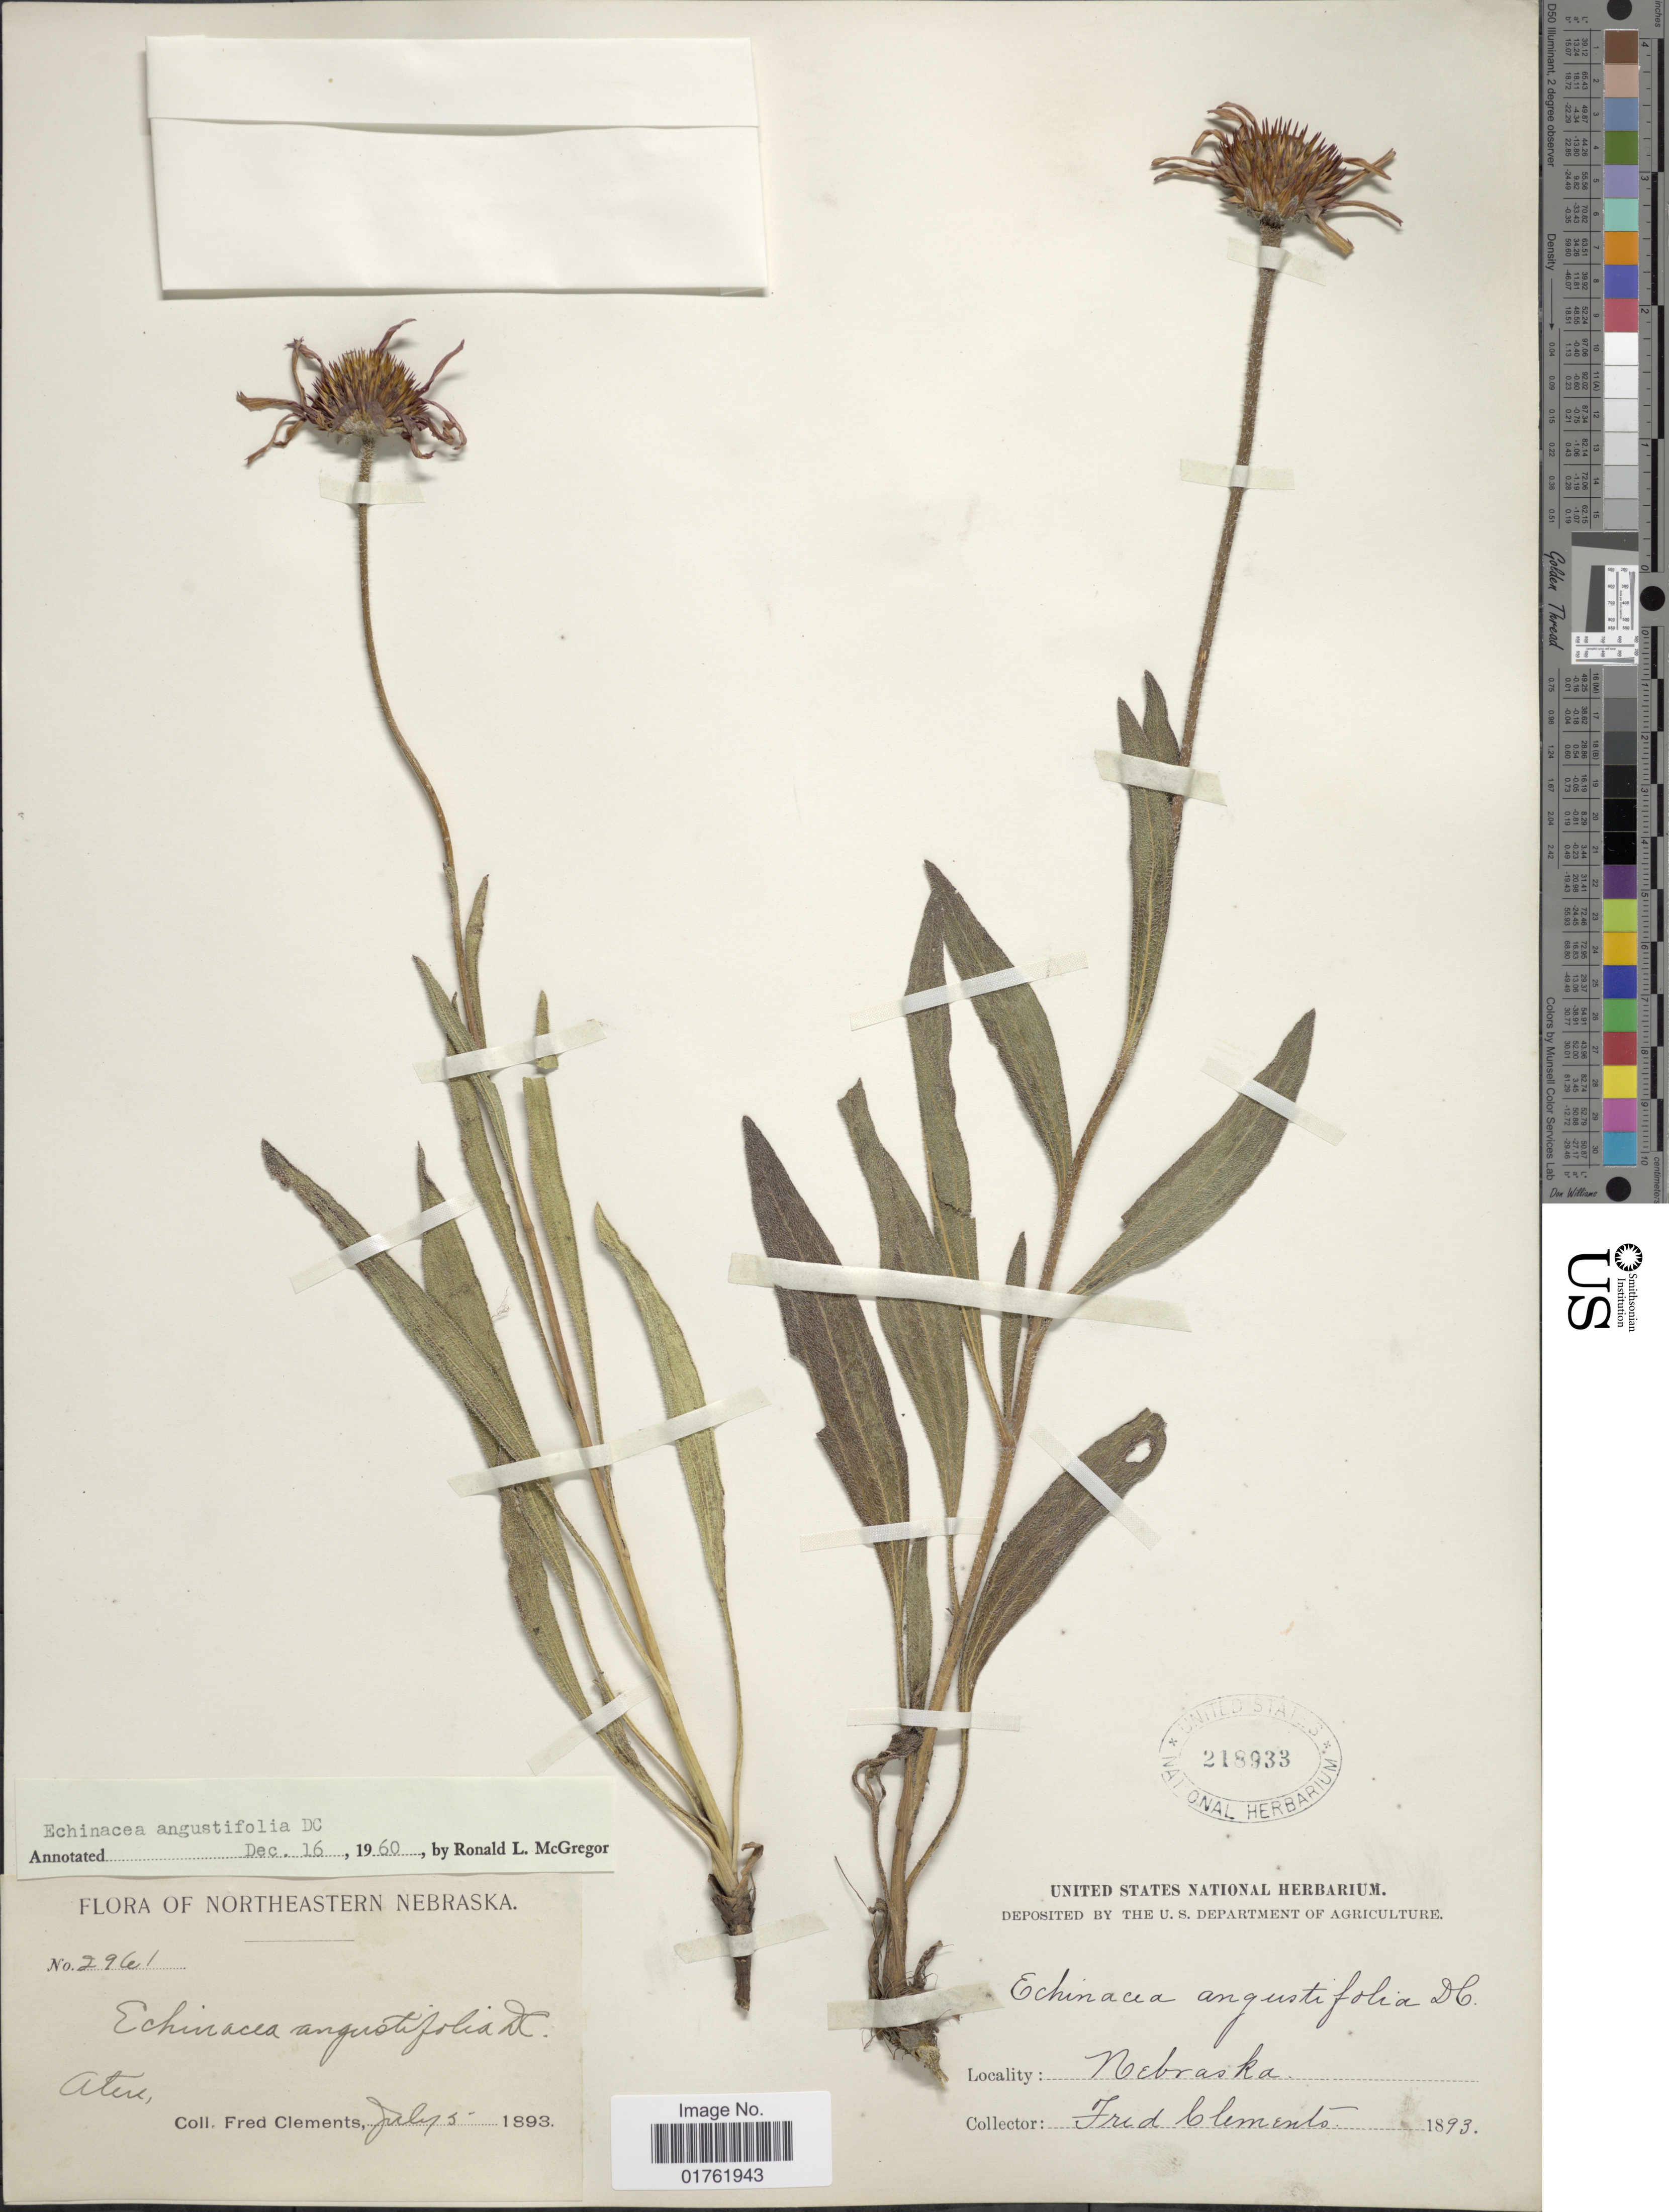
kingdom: Plantae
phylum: Tracheophyta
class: Magnoliopsida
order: Asterales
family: Asteraceae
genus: Echinacea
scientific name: Echinacea angustifolia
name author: DC.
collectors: F. Clements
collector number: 2961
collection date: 1893-07-05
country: United States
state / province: Nebraska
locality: Northeastern Nebraska, Atene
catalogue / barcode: US 218933